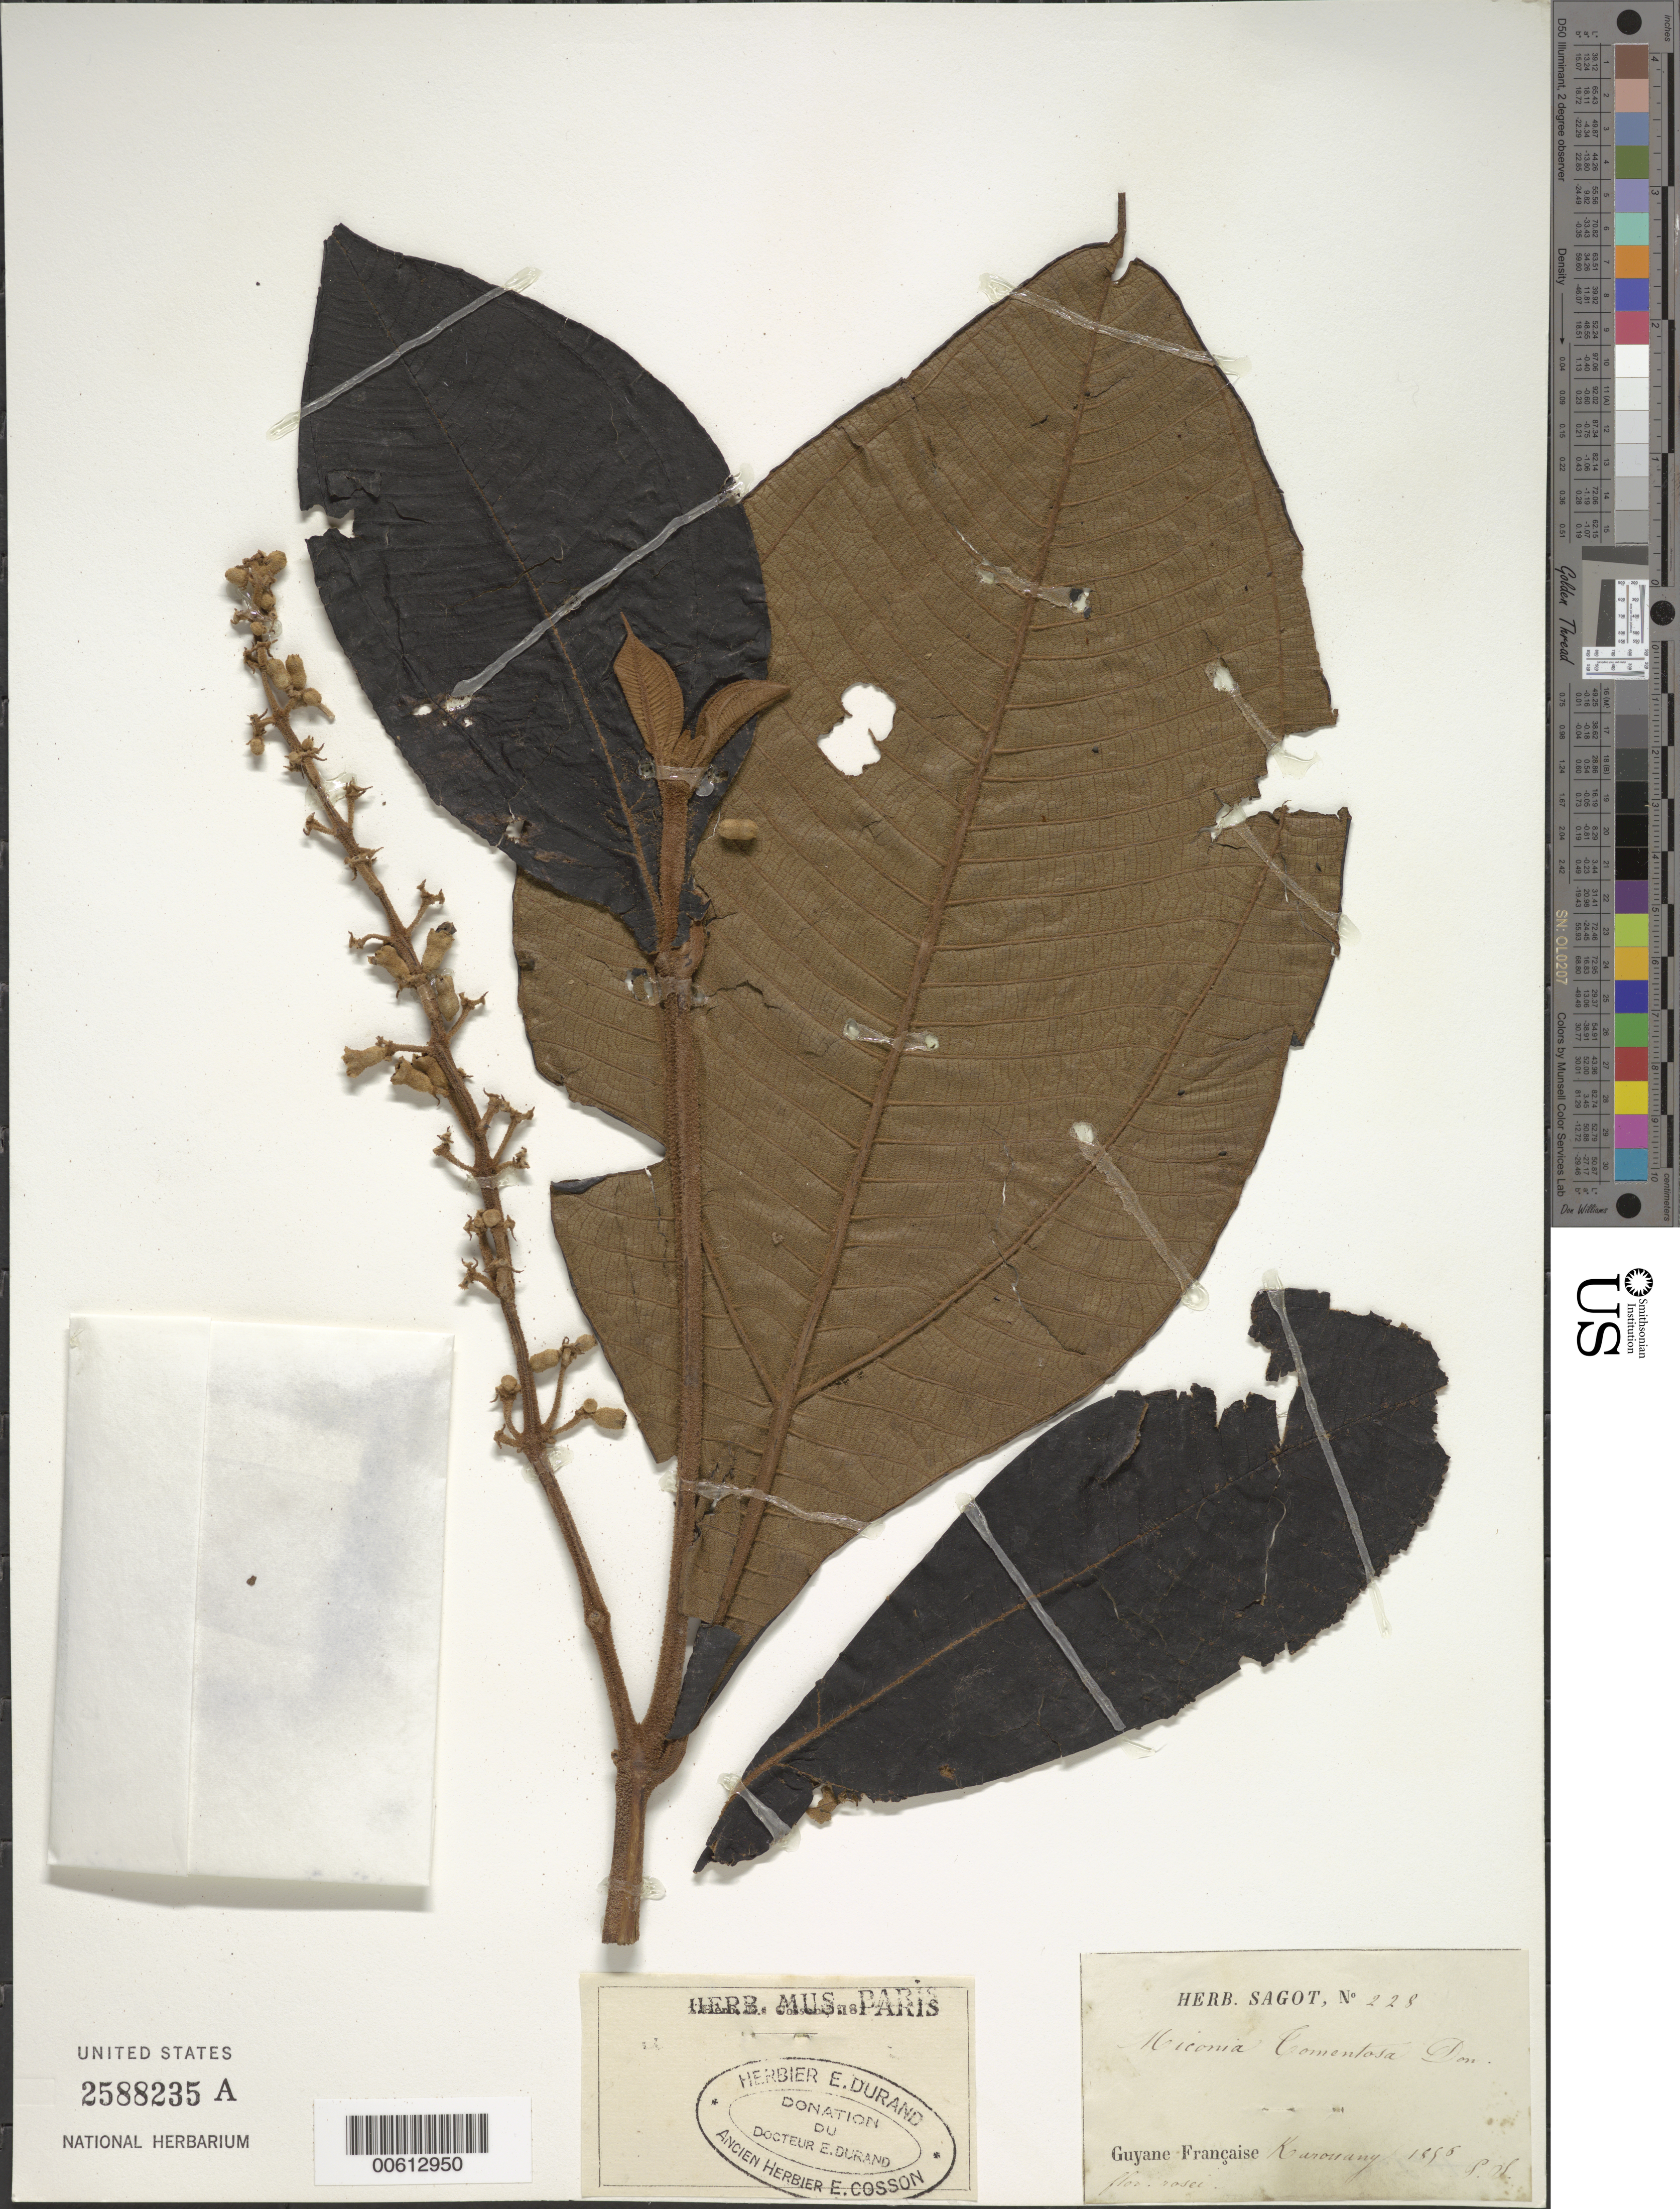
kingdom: Plantae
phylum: Tracheophyta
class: Magnoliopsida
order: Myrtales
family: Melastomataceae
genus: Miconia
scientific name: Miconia tomentosa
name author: (Rich.) D. Don ex DC.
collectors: P. A. Sagot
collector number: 228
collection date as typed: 1896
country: French Guiana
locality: Karouany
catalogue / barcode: US 2588235A